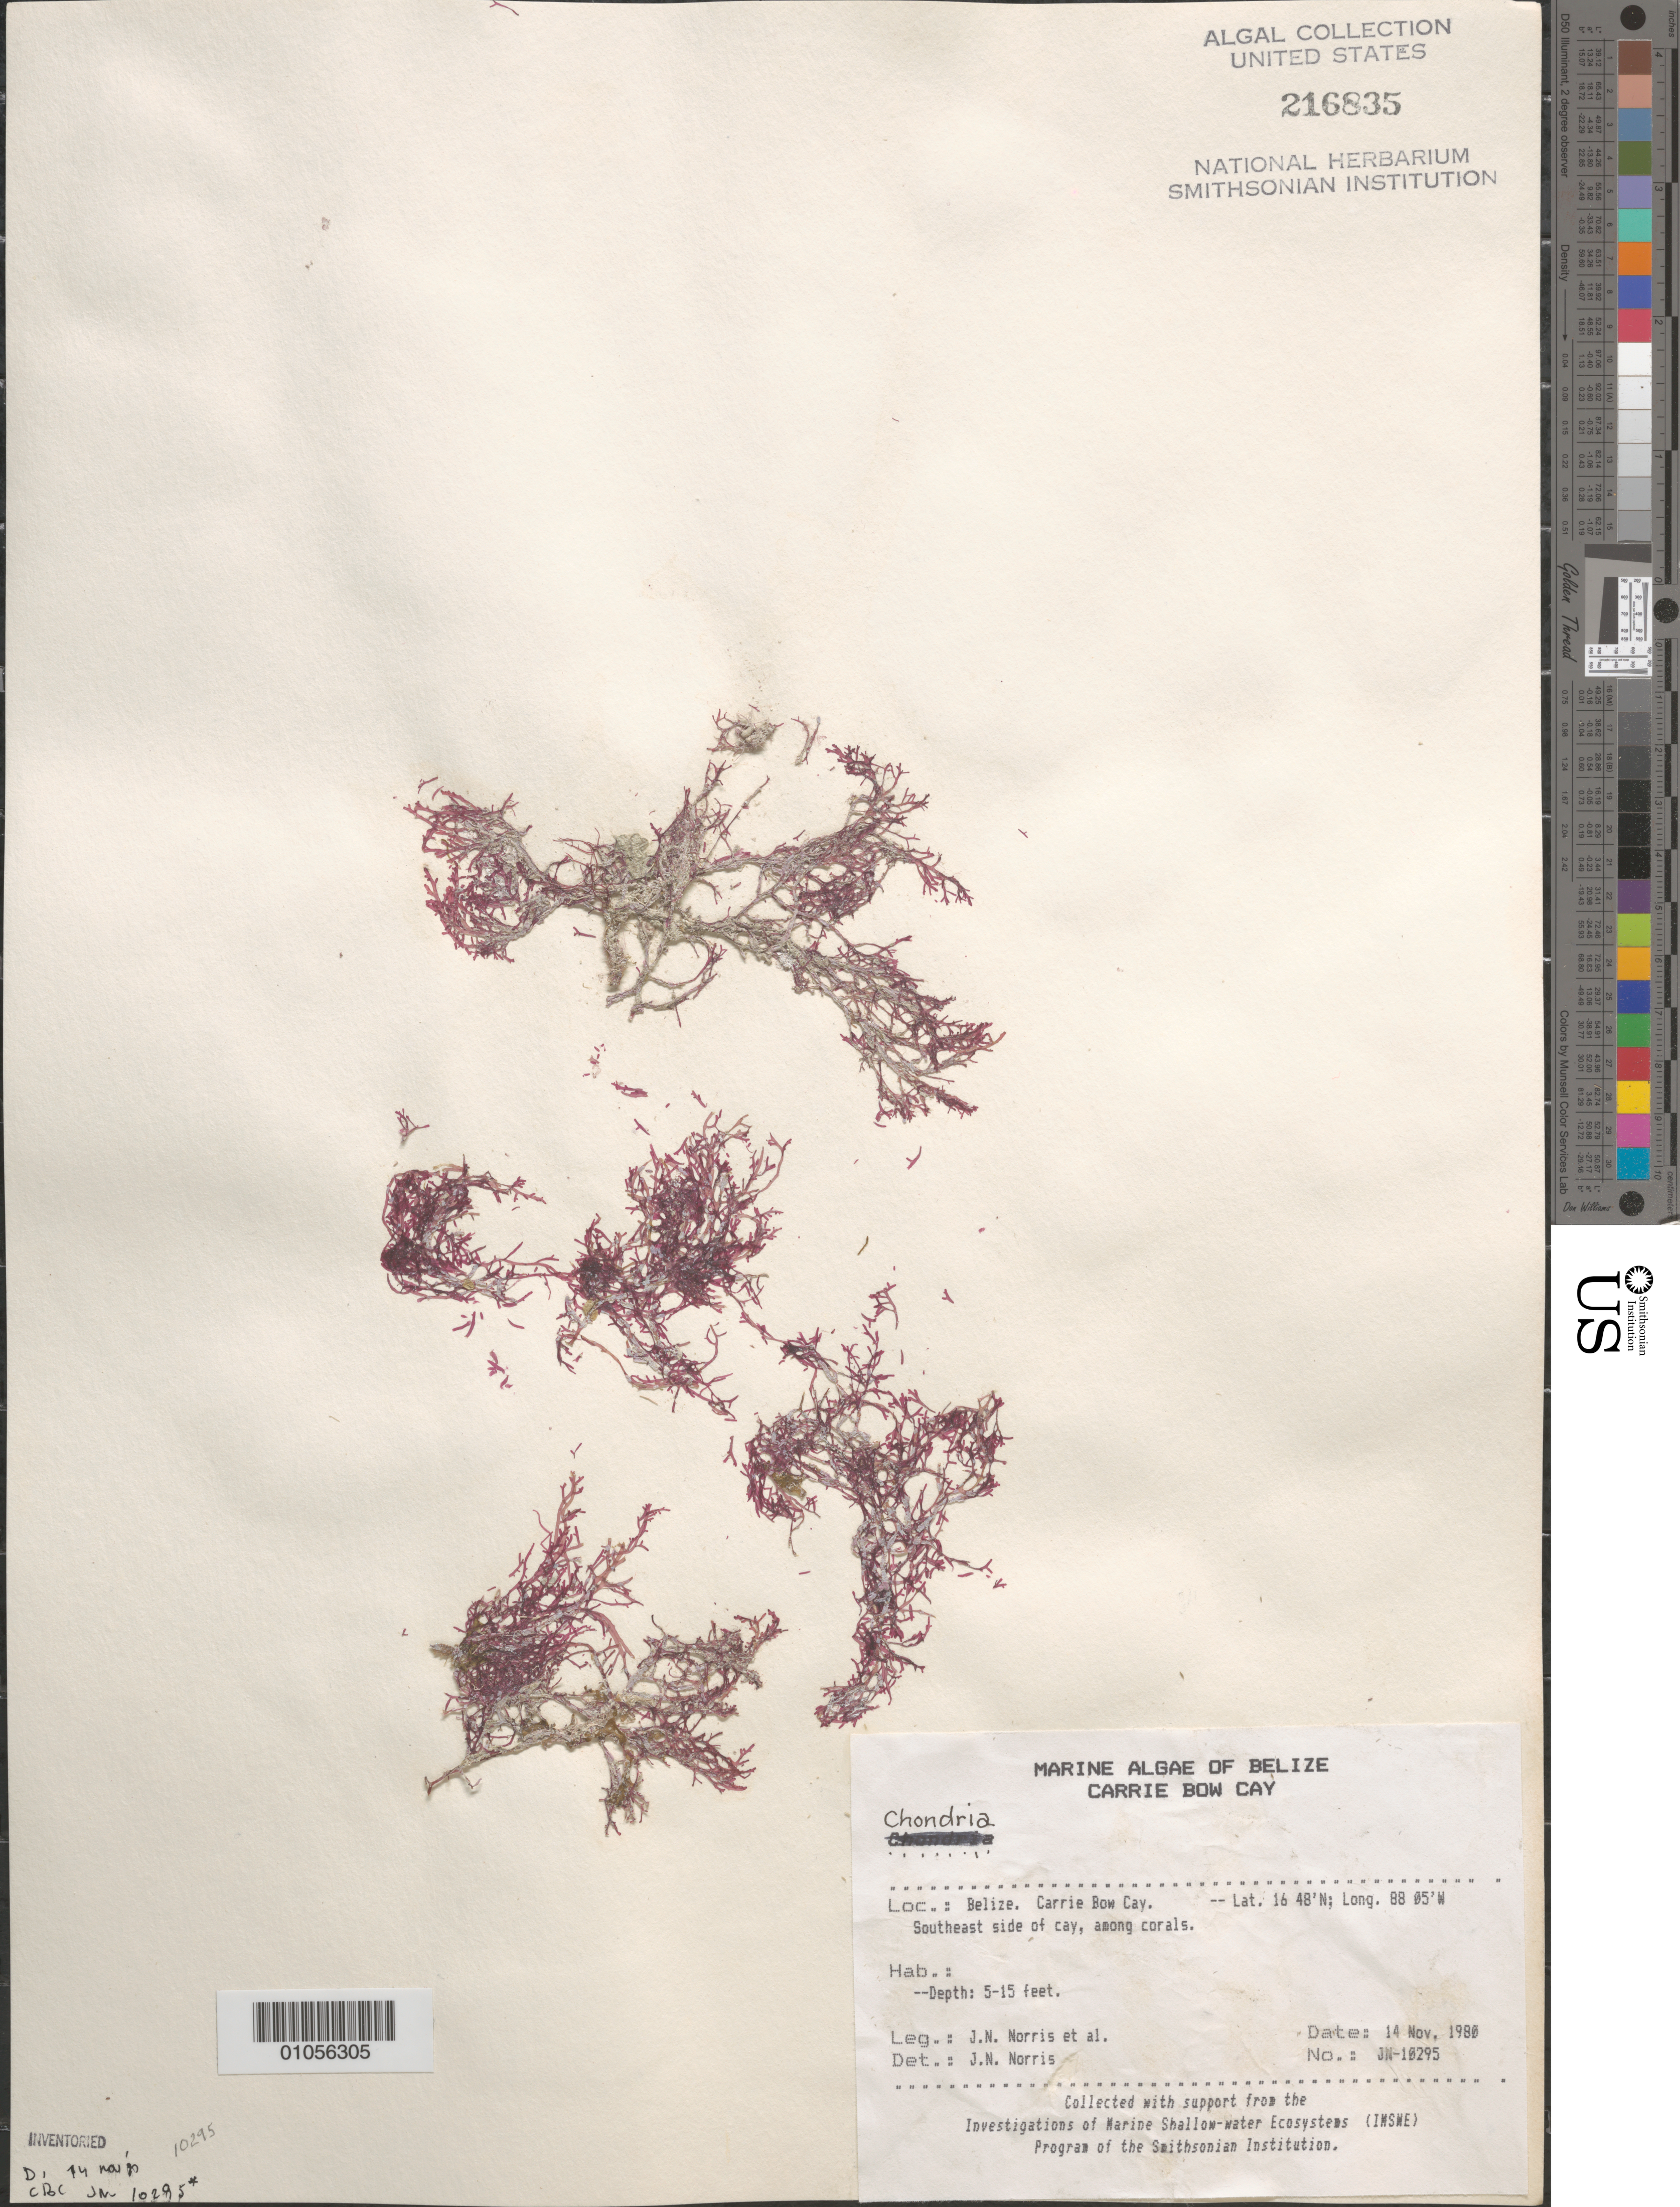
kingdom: Plantae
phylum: Rhodophyta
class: Florideophyceae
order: Ceramiales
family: Rhodomelaceae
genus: Chondria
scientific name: Chondria sp.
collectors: J. N. Norris & et al.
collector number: JN-10295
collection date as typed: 14 Nov 1980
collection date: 1980-11-14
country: Belize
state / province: Stann Creek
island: Carrie Bow Cay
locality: Southeast side of cay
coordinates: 16 48'N, 88 05'W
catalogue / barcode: US 216835